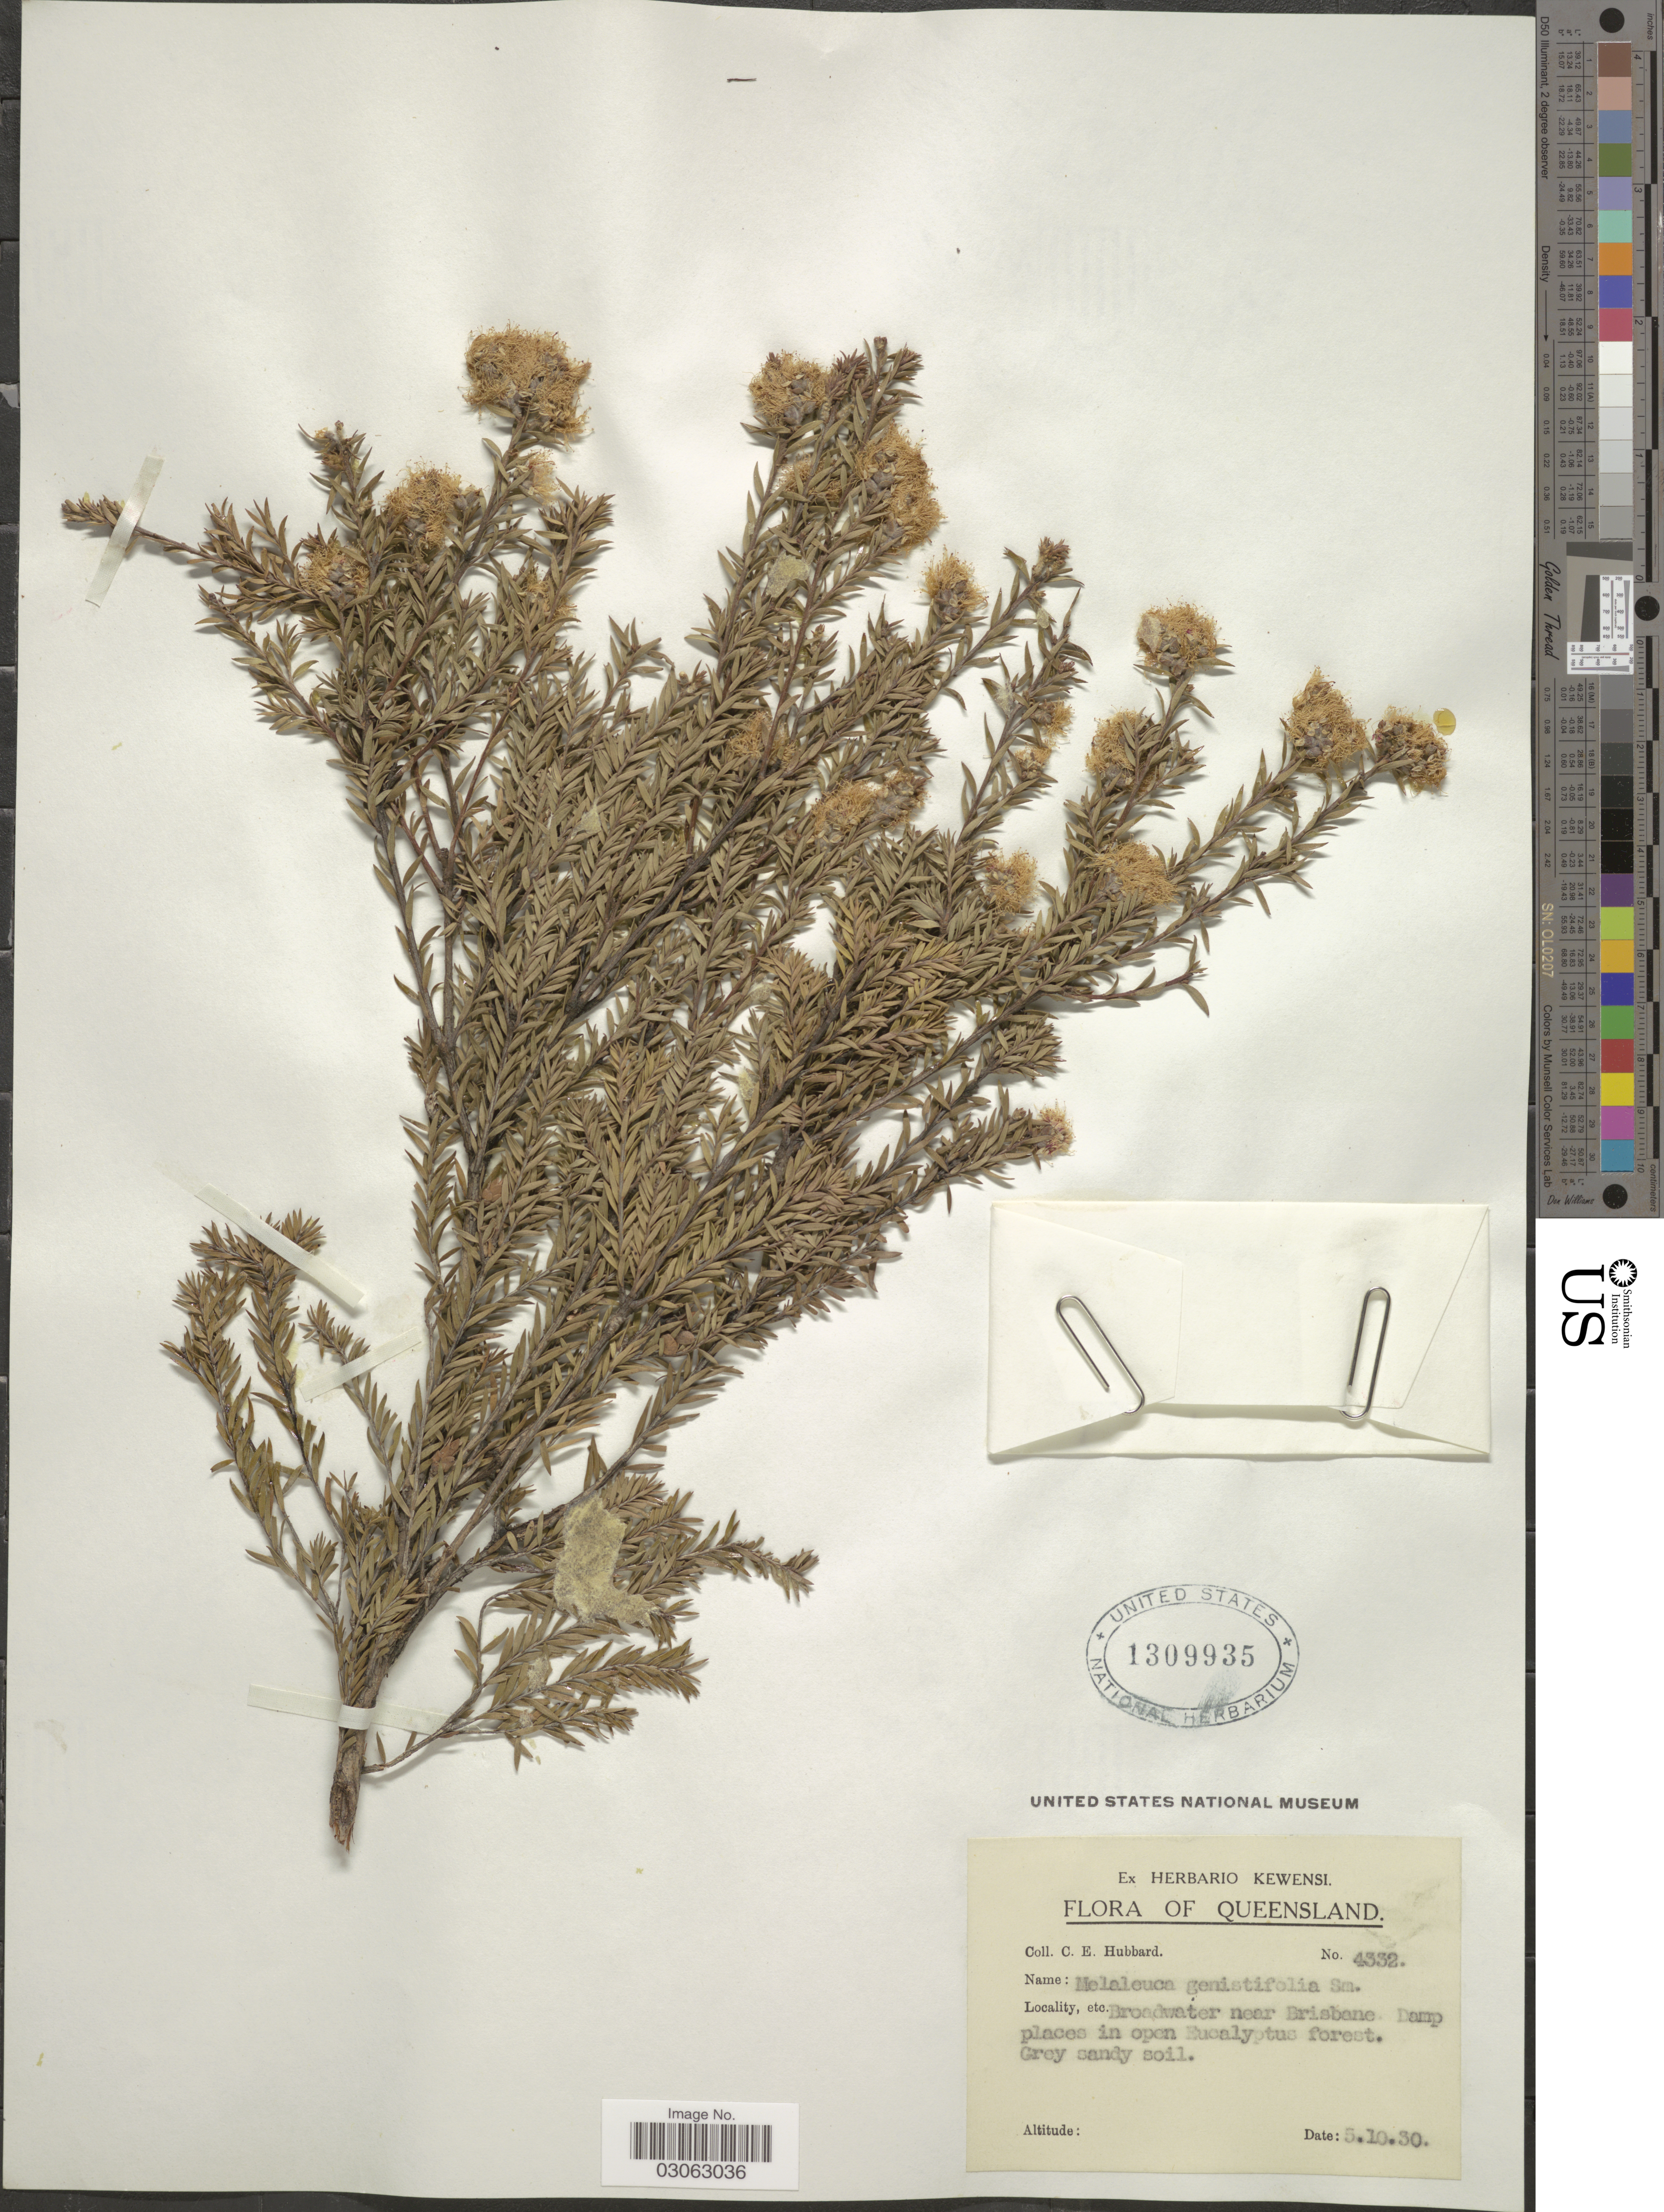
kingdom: Plantae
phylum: Tracheophyta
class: Magnoliopsida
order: Myrtales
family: Myrtaceae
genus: Melaleuca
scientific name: Melaleuca decora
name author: (Salisb.) Britten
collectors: C. E. Hubbard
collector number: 4332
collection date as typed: Transcribed d/m/y: 5/10/30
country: Australia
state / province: Queensland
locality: Broadwater near Brisbane.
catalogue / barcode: US 1309935